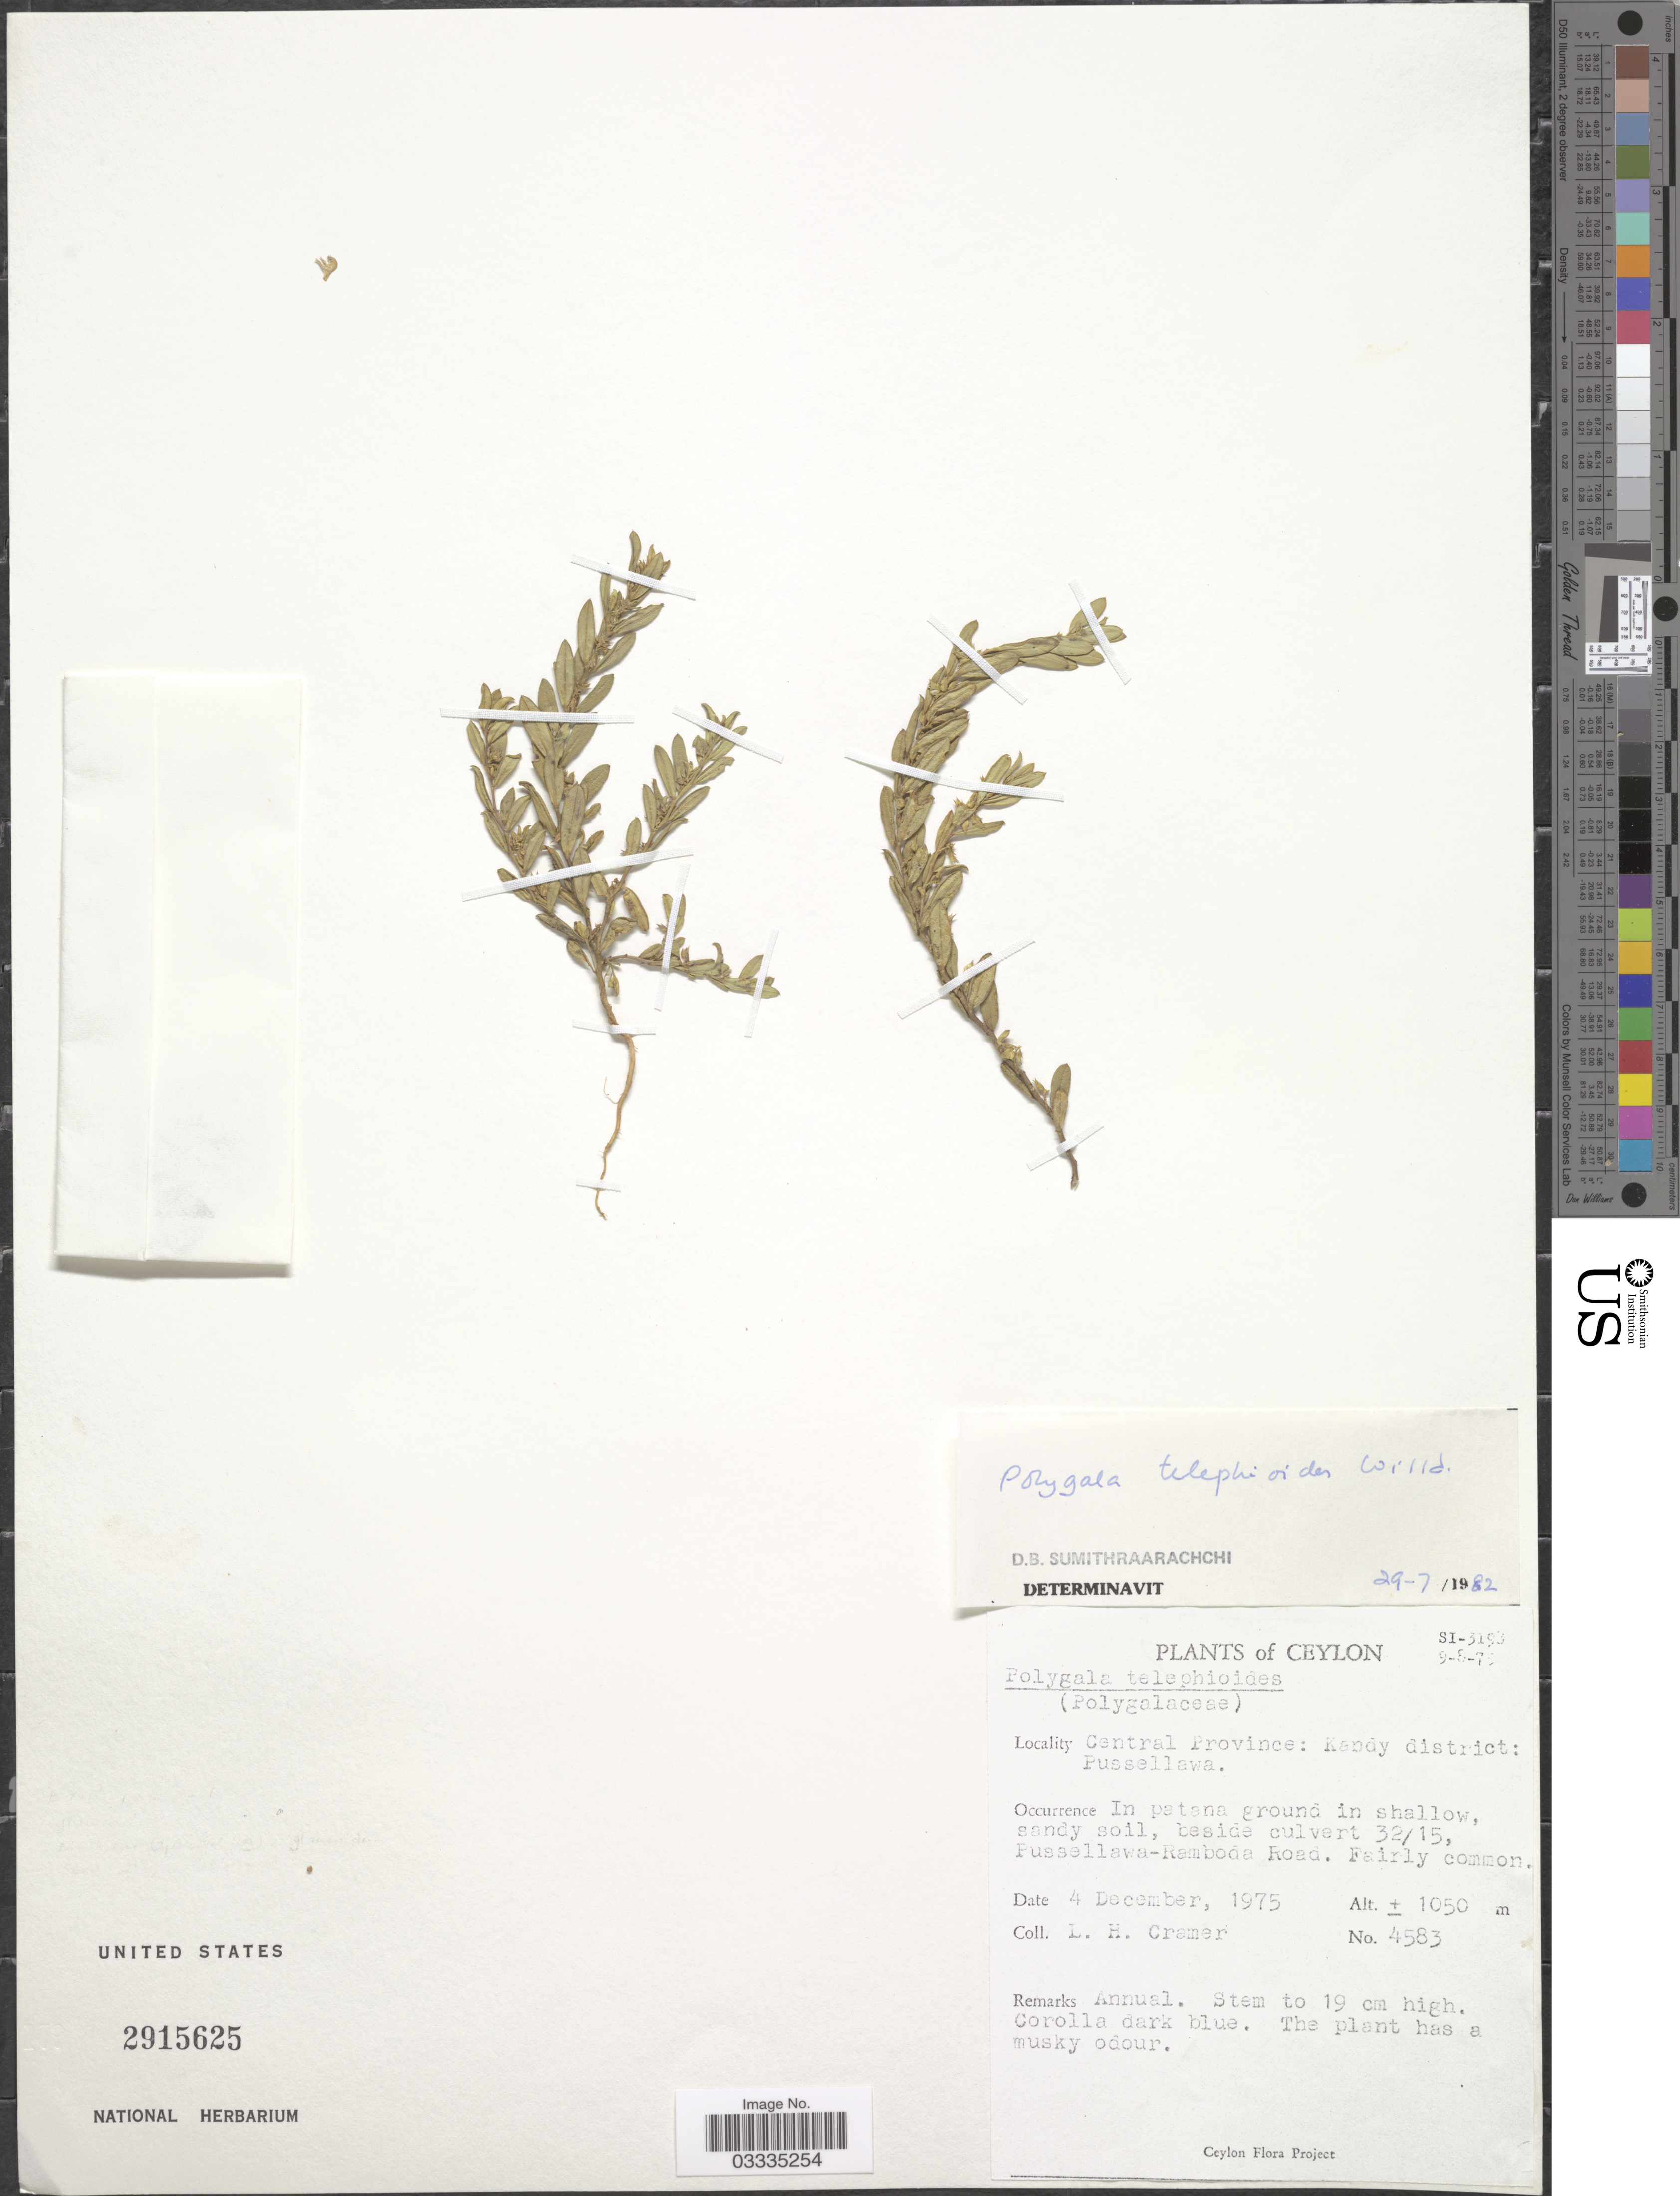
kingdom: Plantae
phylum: Tracheophyta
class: Magnoliopsida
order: Fabales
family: Polygalaceae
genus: Polygala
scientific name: Polygala telephioides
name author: Willd.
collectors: L. H. Cramer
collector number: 4583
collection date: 1975-12-04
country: Sri Lanka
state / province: Central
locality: Ceylon. Kandy district: Pussellawa. Beside culvert 32/15, Pussellawa-Ramboda Road.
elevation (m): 1050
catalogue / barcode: US 2915625